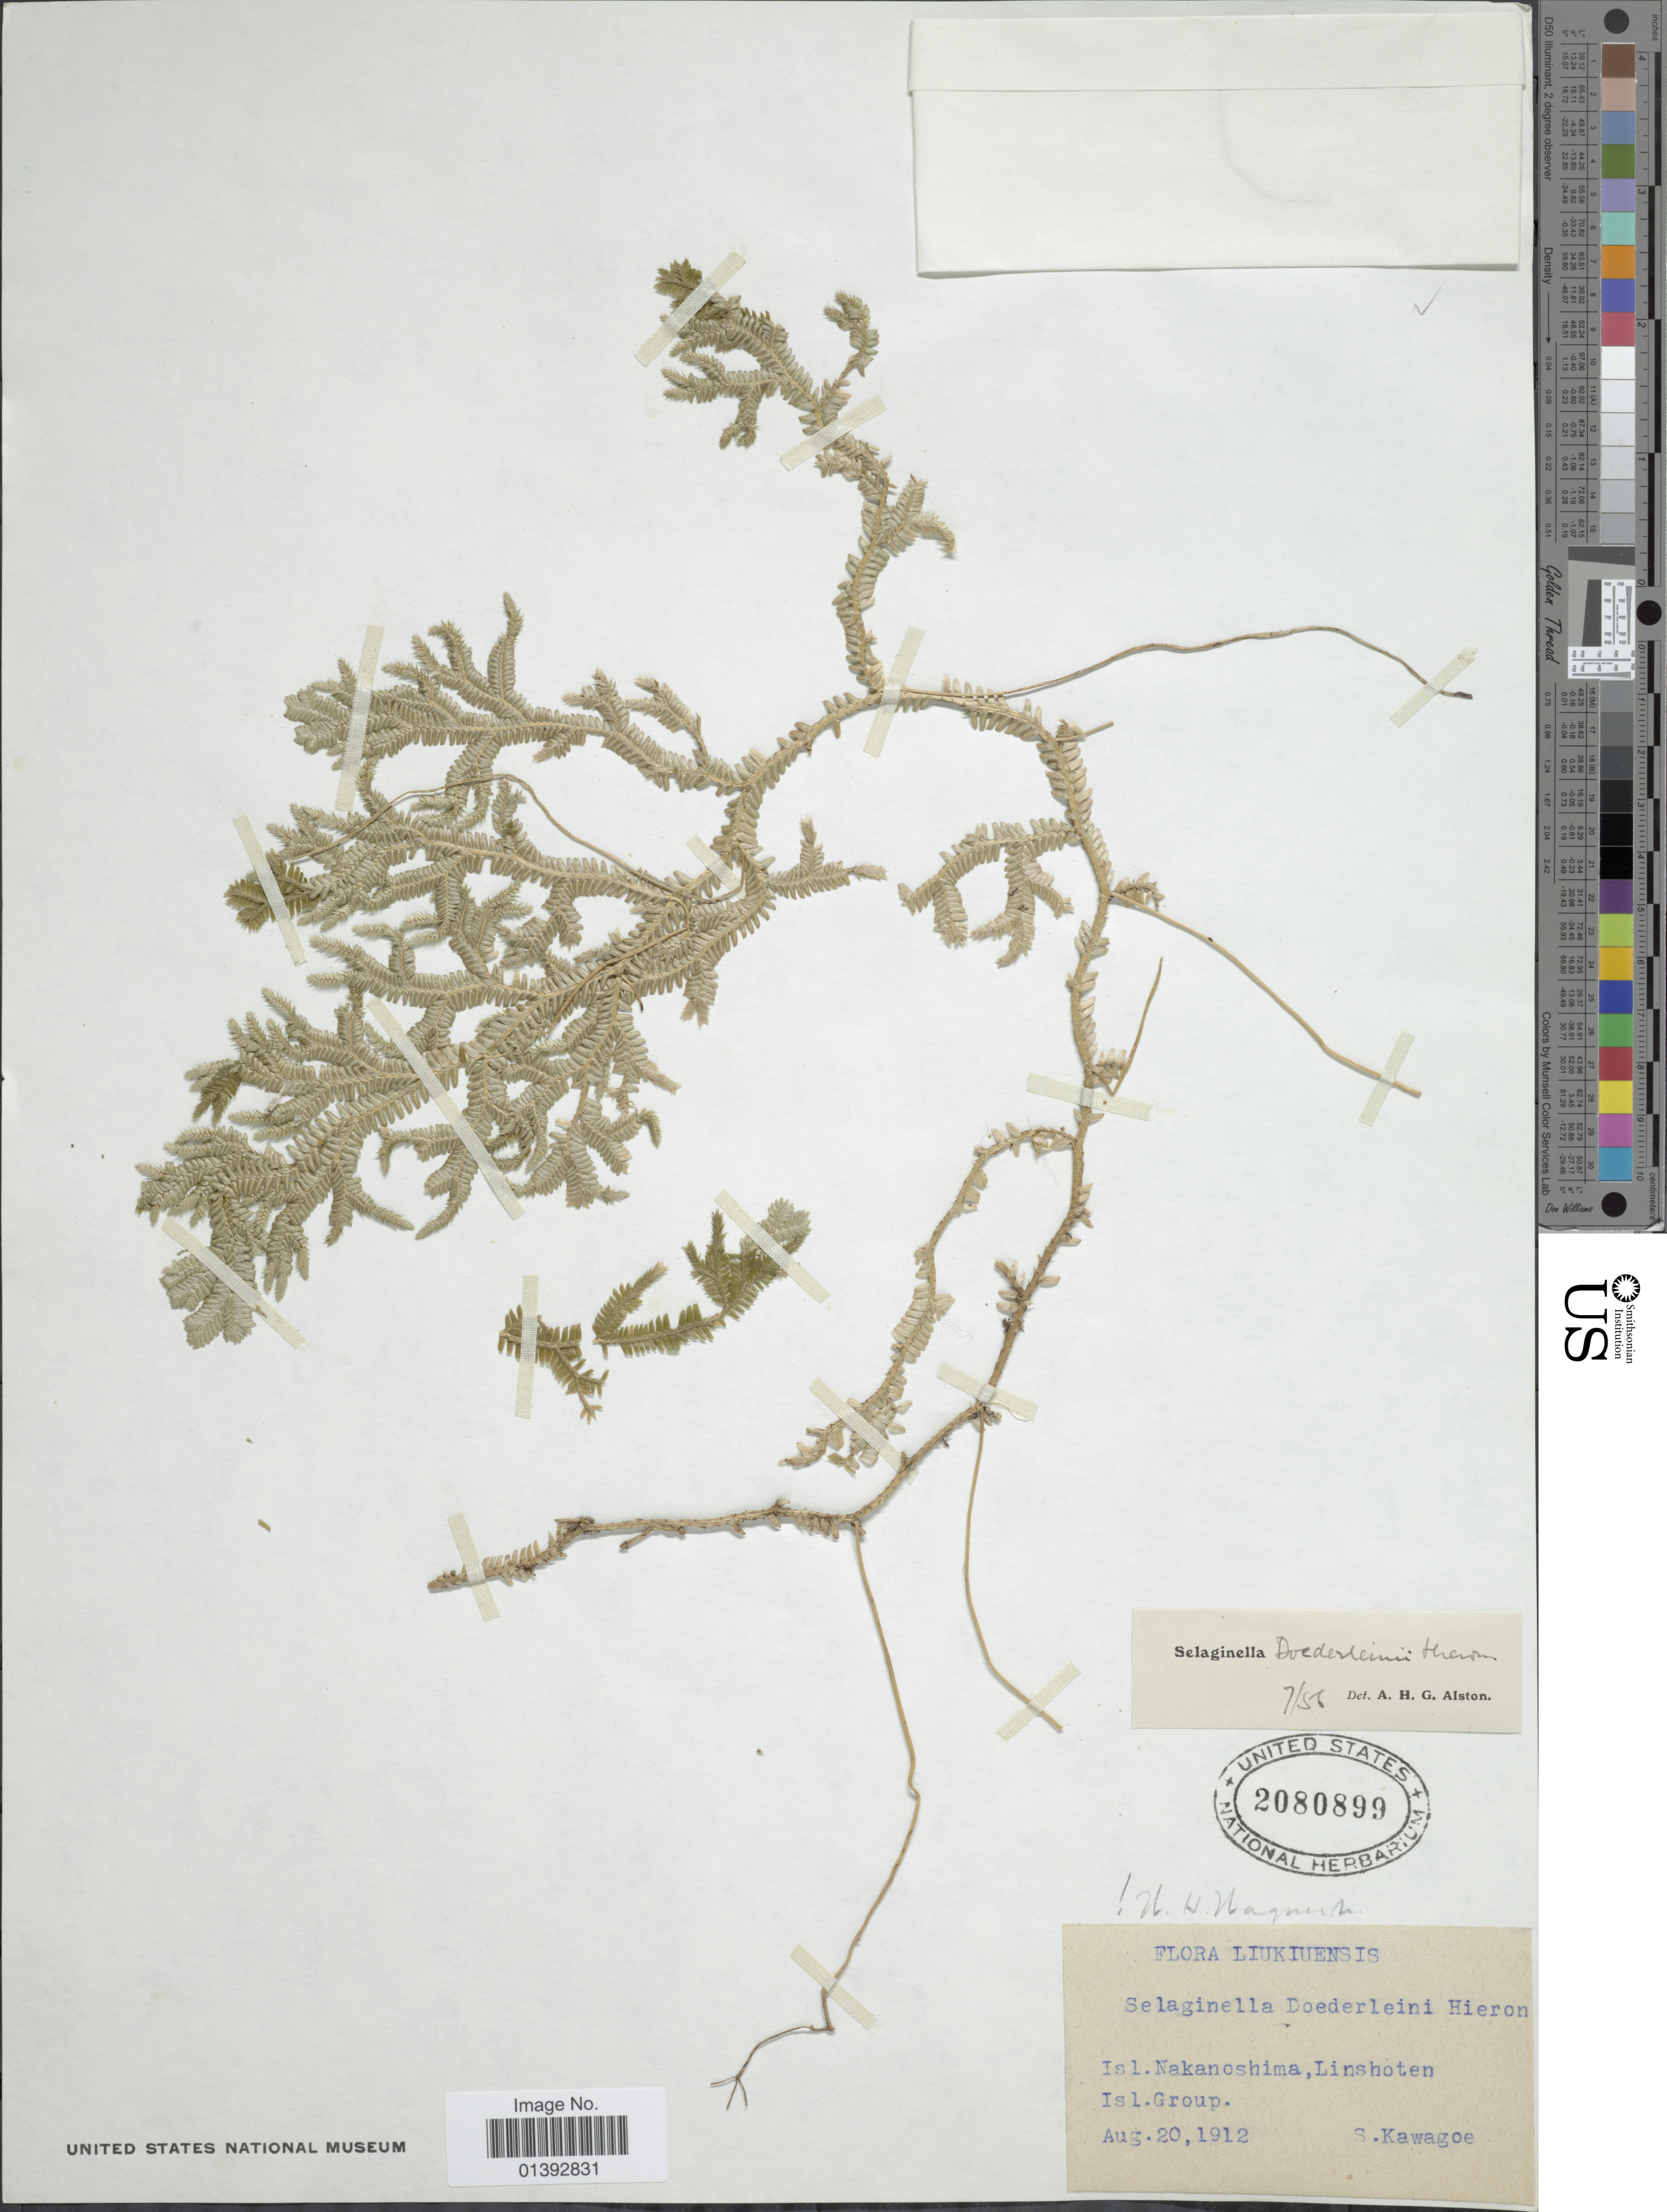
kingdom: Plantae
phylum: Tracheophyta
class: Lycopodiopsida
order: Selaginellales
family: Selaginellaceae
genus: Selaginella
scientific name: Selaginella doederleinii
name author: Hieron.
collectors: S. Kawagoe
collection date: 1912-08-20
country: Japan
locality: Liukiuensis, Isl. Nakanoshima, Linschoten, Isl. Group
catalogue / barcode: US 2080899